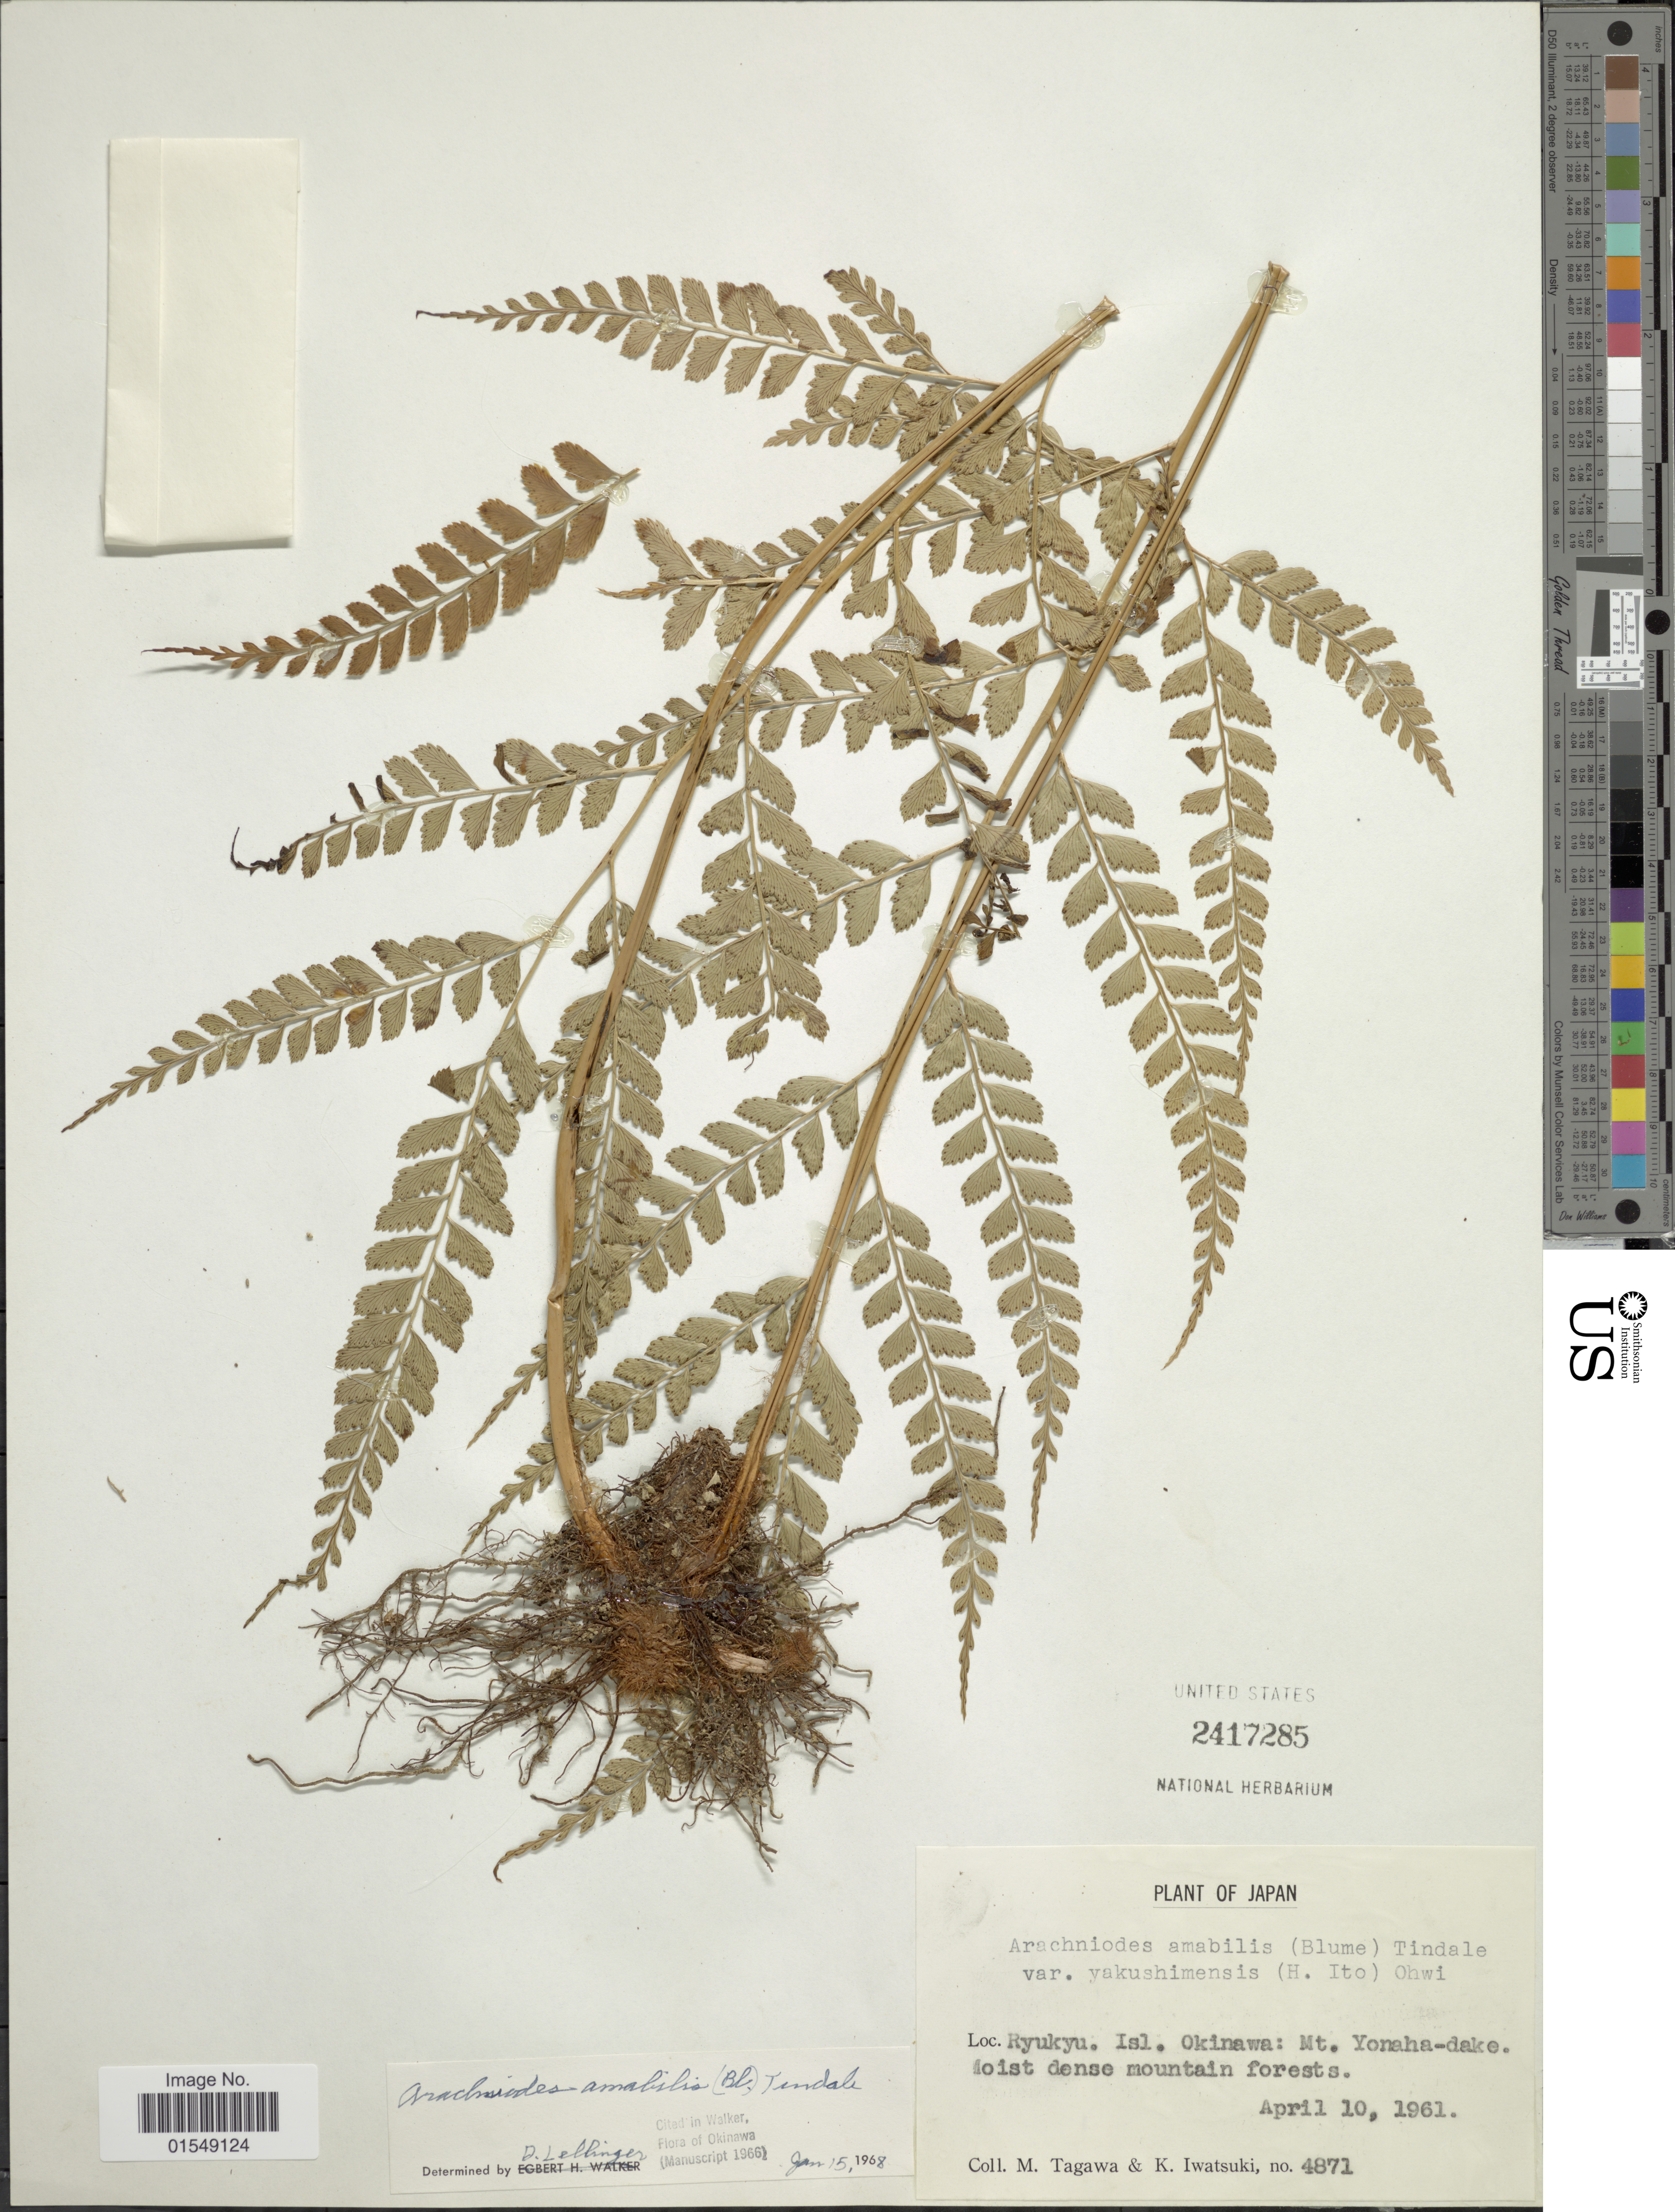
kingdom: Plantae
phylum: Tracheophyta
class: Polypodiopsida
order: Polypodiales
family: Dryopteridaceae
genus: Arachniodes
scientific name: Arachniodes okinawensis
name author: Nakaike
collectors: M. Tagawa & K. Iwatsuki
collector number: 4871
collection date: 1961-04-10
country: Japan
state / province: Okinawa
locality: Ryukyu, Isl. Okinawa: Mt. Yonaha-dake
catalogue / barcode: US 2417285